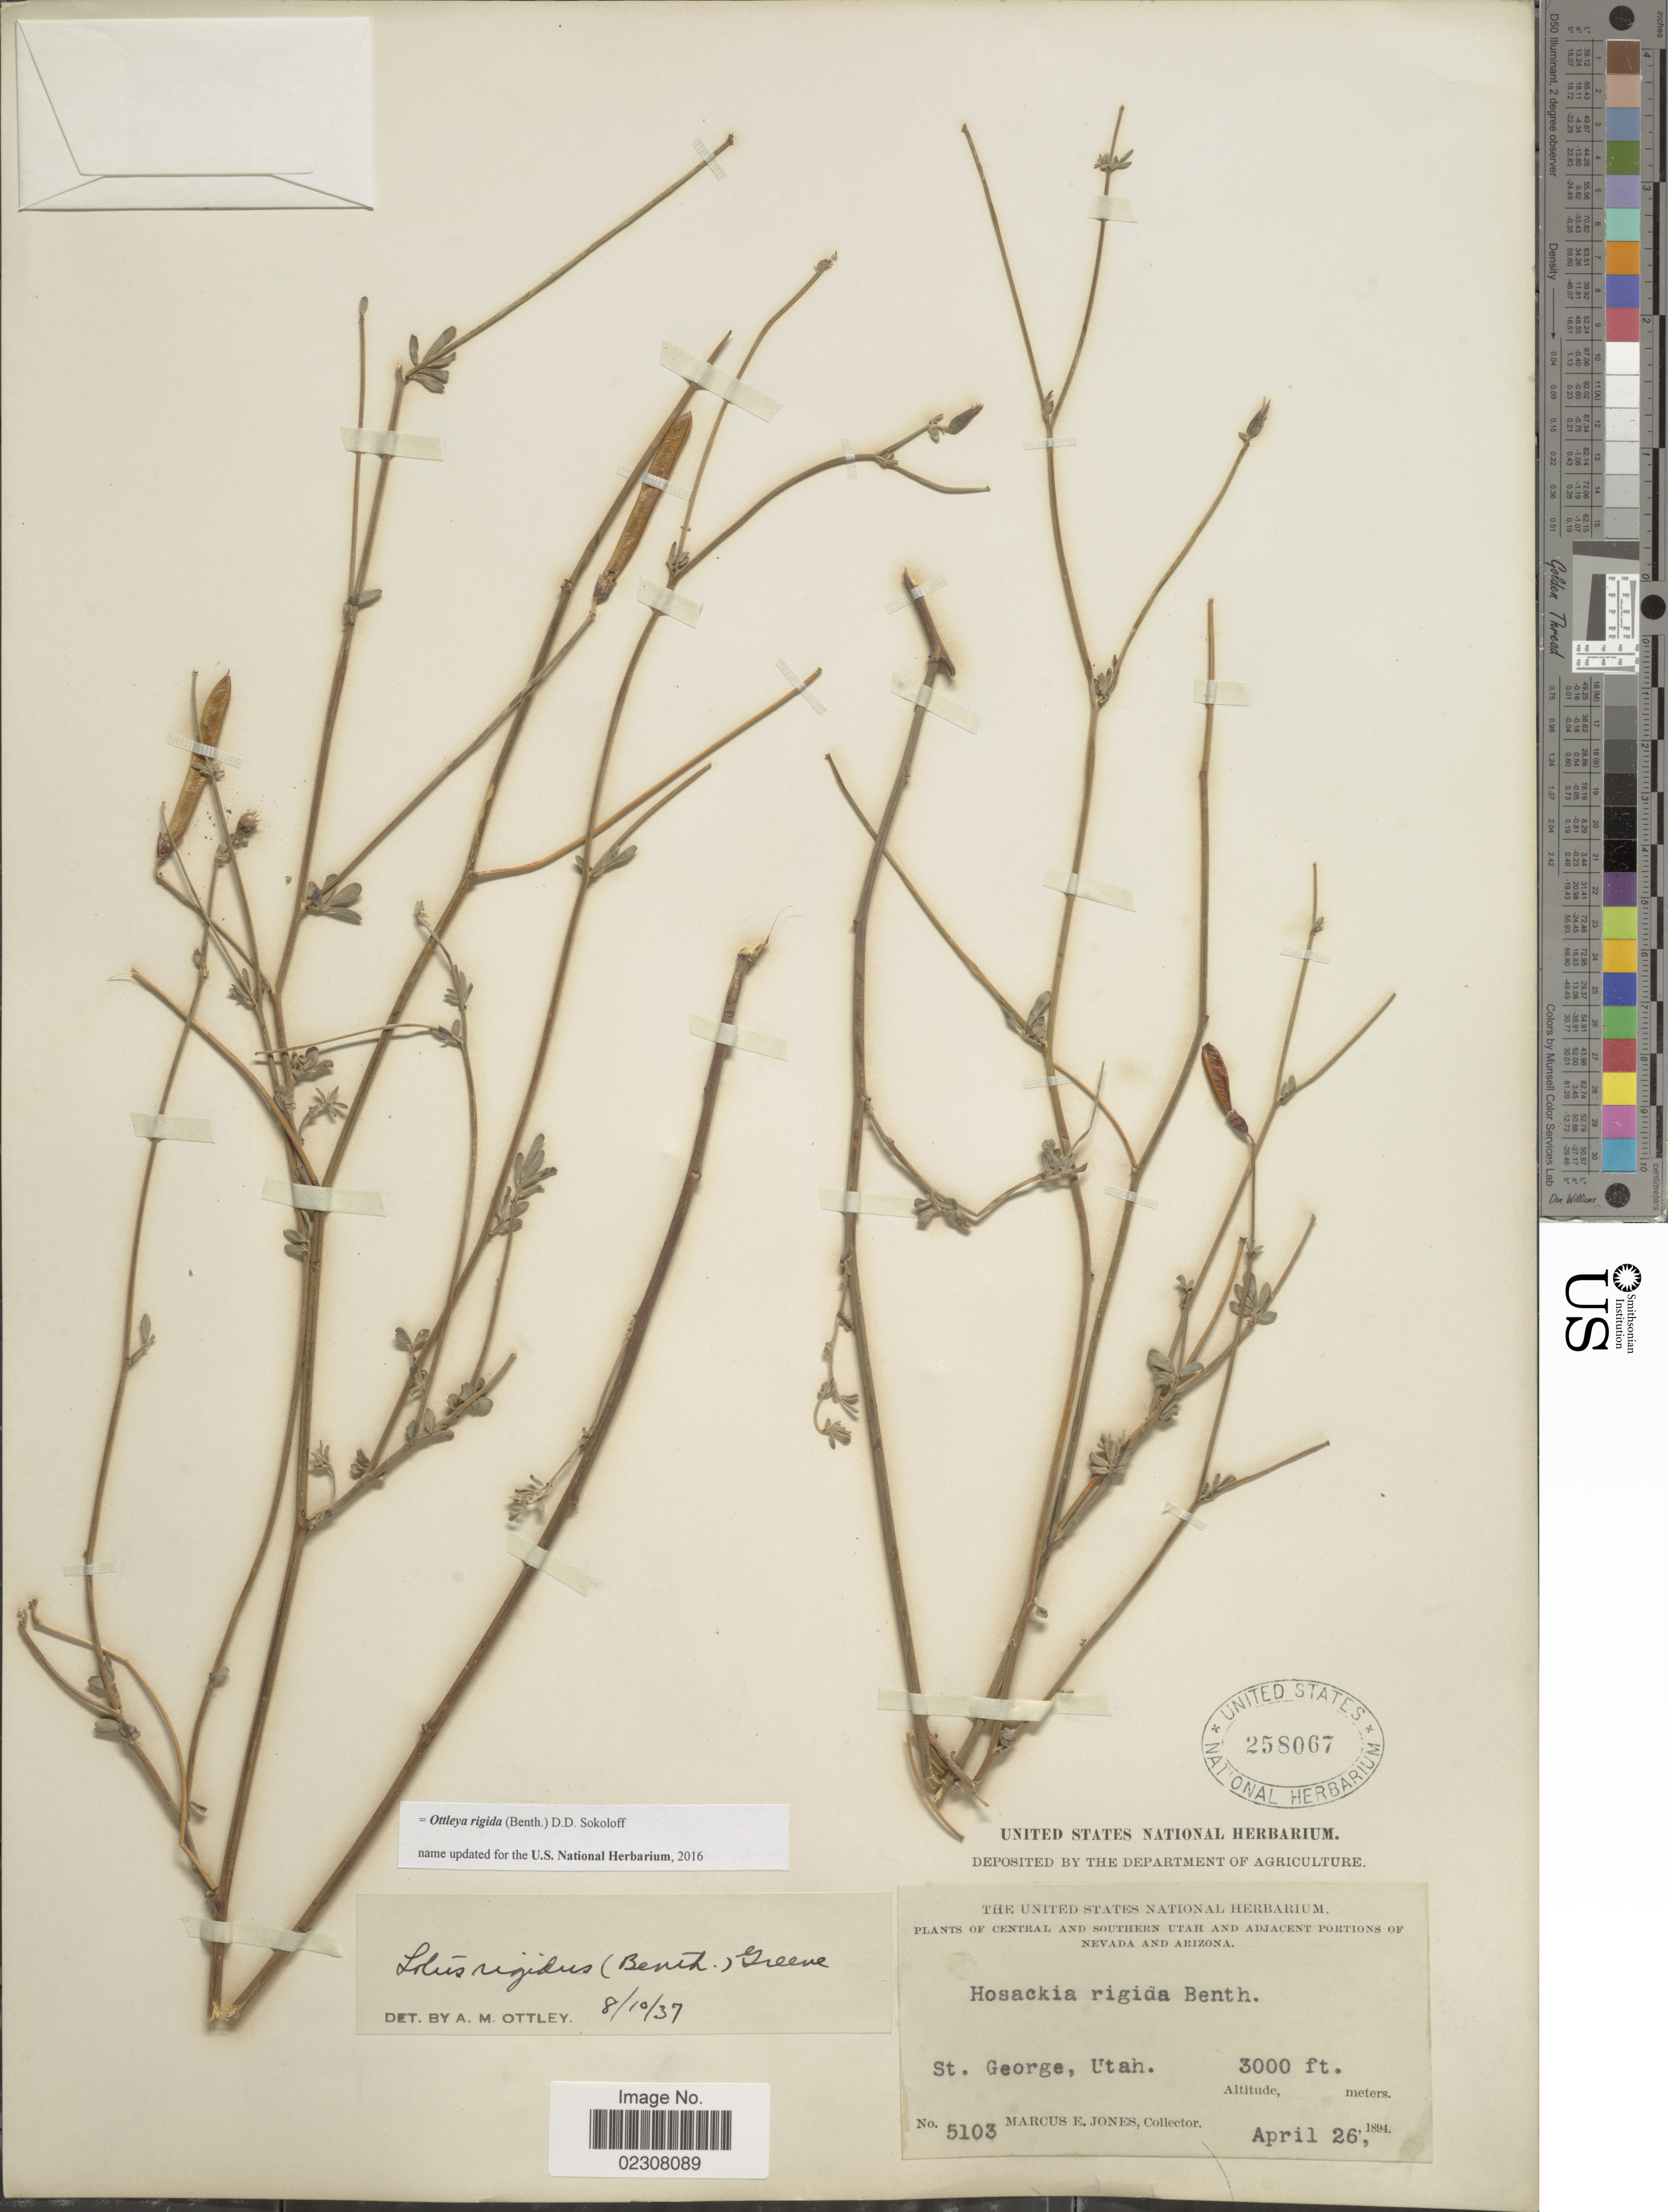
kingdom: Plantae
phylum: Tracheophyta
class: Magnoliopsida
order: Fabales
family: Fabaceae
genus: Ottleya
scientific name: Ottleya rigida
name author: (Benth.) D.D. Sokoloff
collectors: M. E. Jones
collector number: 5103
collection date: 1894-04-26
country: United States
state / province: Utah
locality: Central and Southern Utah and Adjacent Portion of Nevada and Arizona, St. George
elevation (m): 914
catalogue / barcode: US 258067